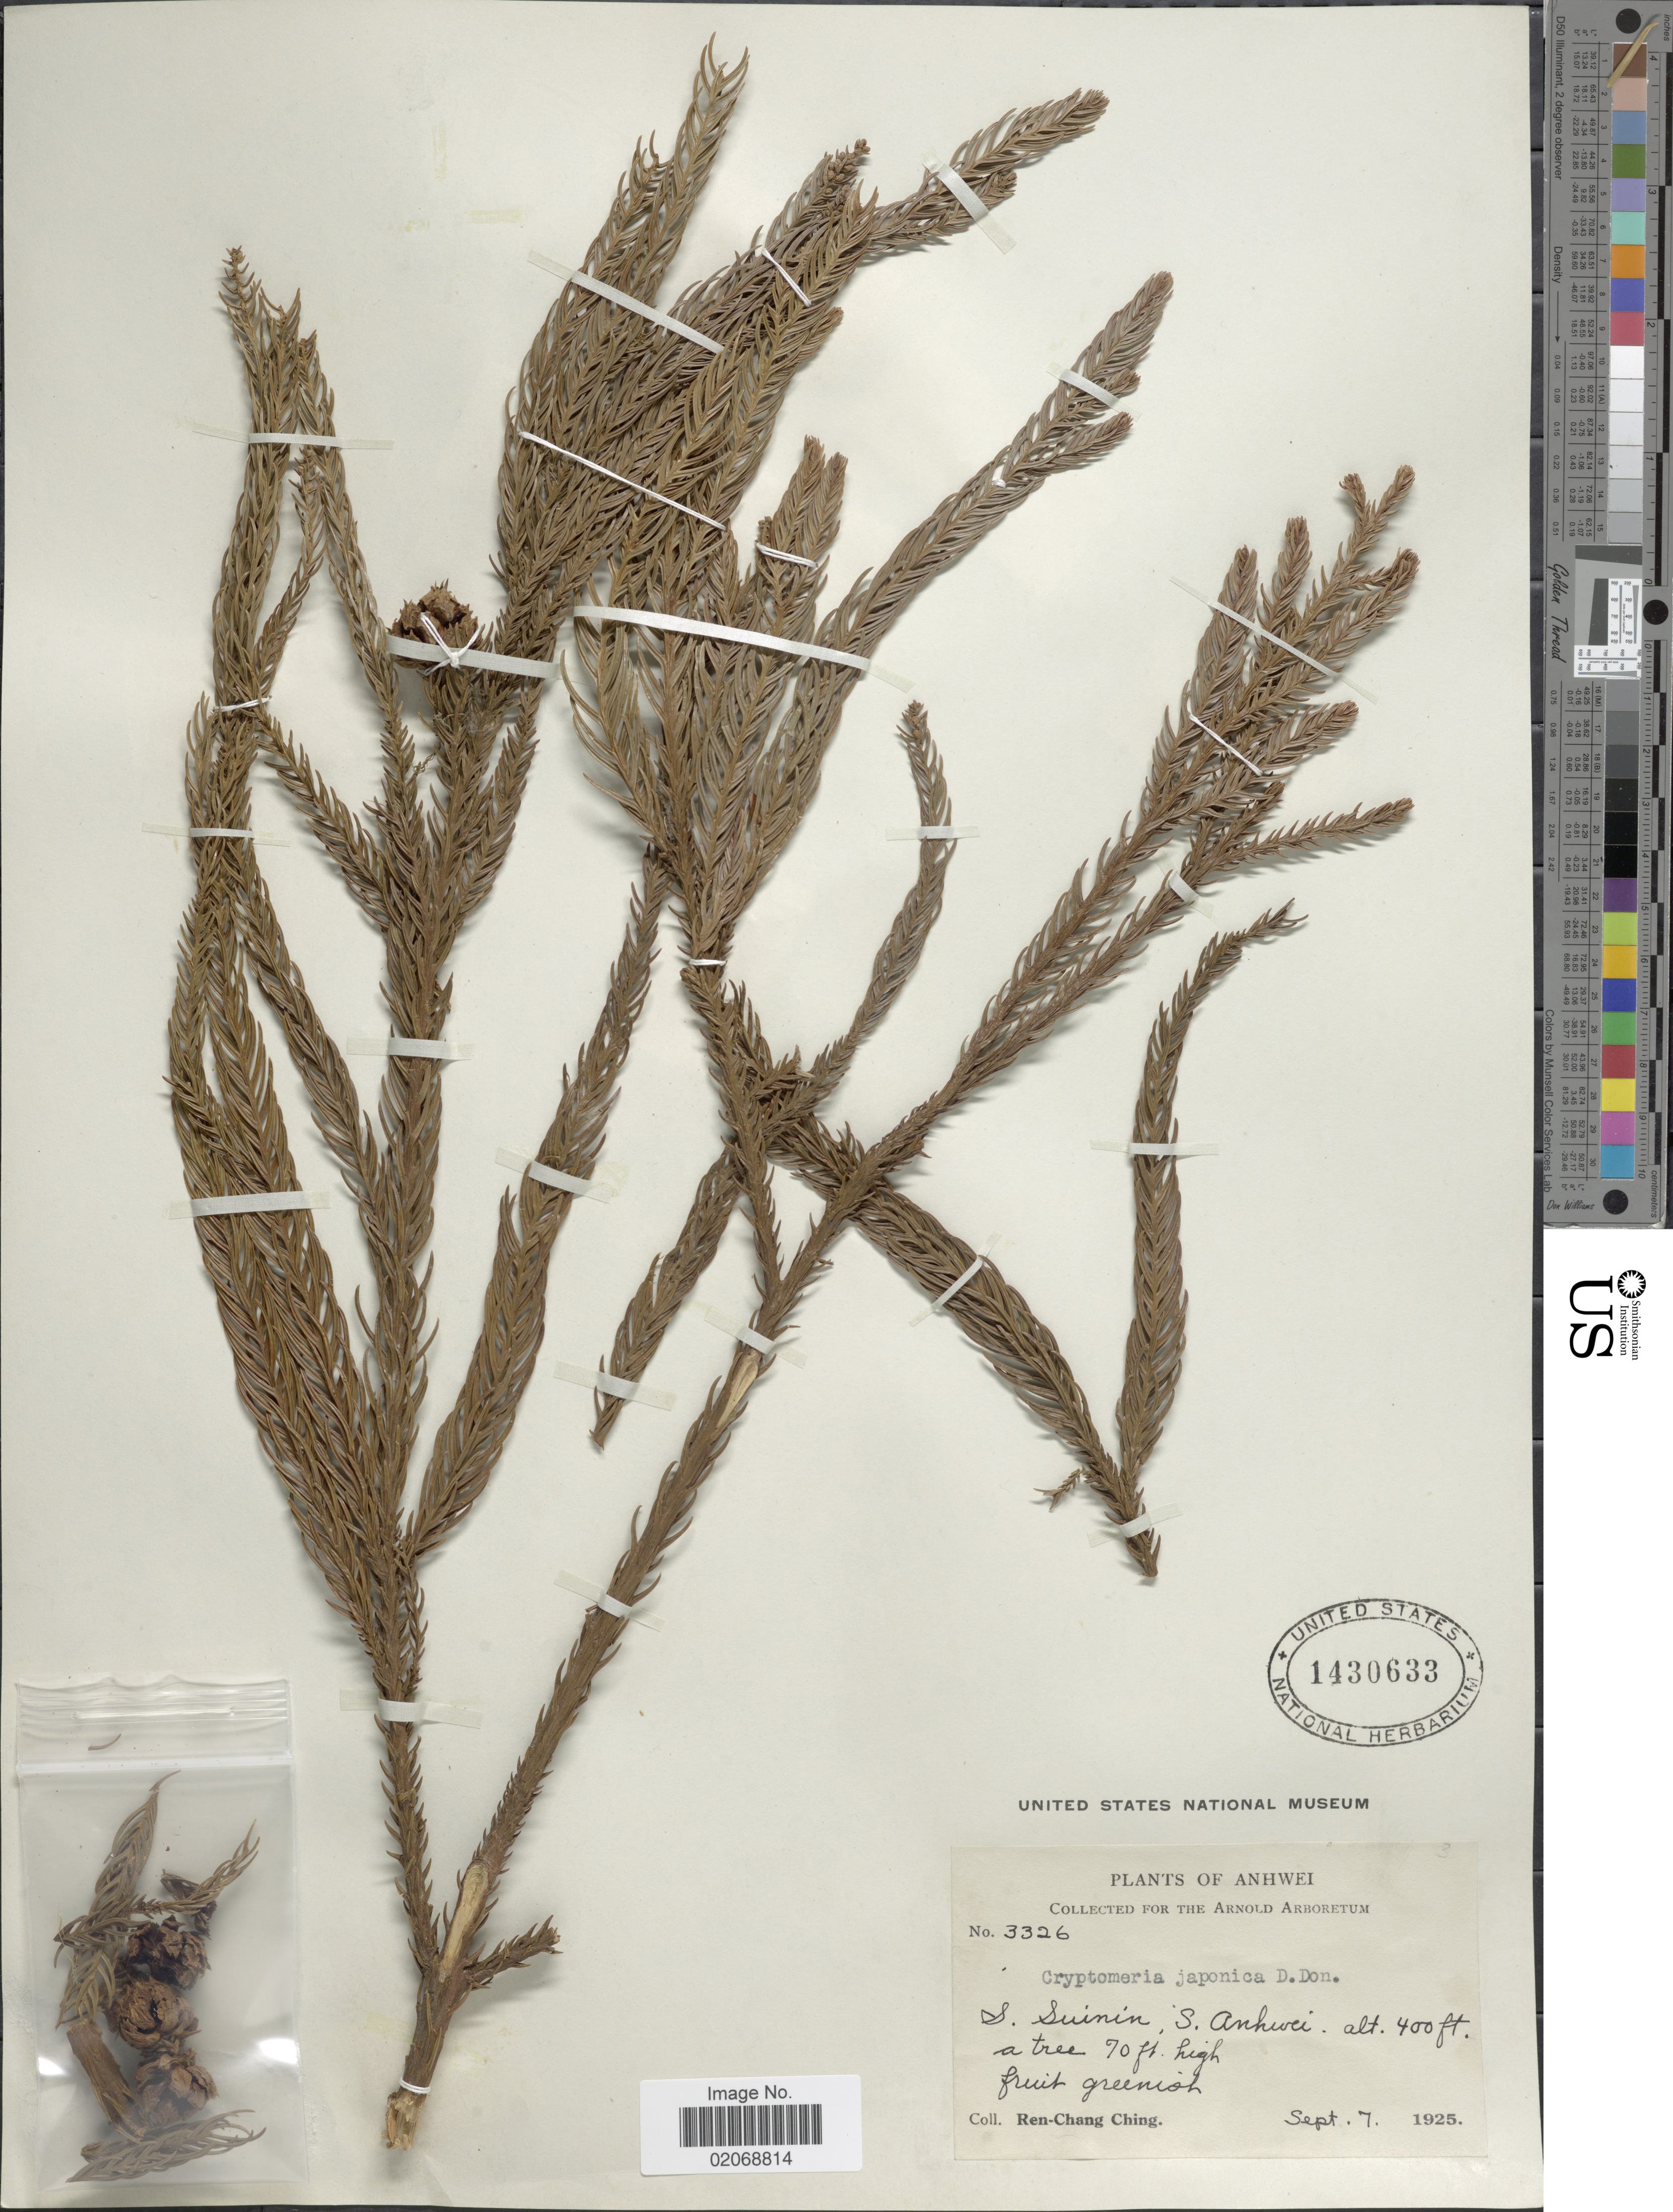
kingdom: Plantae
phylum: Tracheophyta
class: Pinopsida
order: Pinales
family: Cupressaceae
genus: Cryptomeria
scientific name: Cryptomeria japonica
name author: (Thunb. ex L. f.) D. Don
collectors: R. C. Ching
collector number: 3326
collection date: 1925-09-07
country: China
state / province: Anhui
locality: S. Anhwei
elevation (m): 122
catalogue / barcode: US 1430633